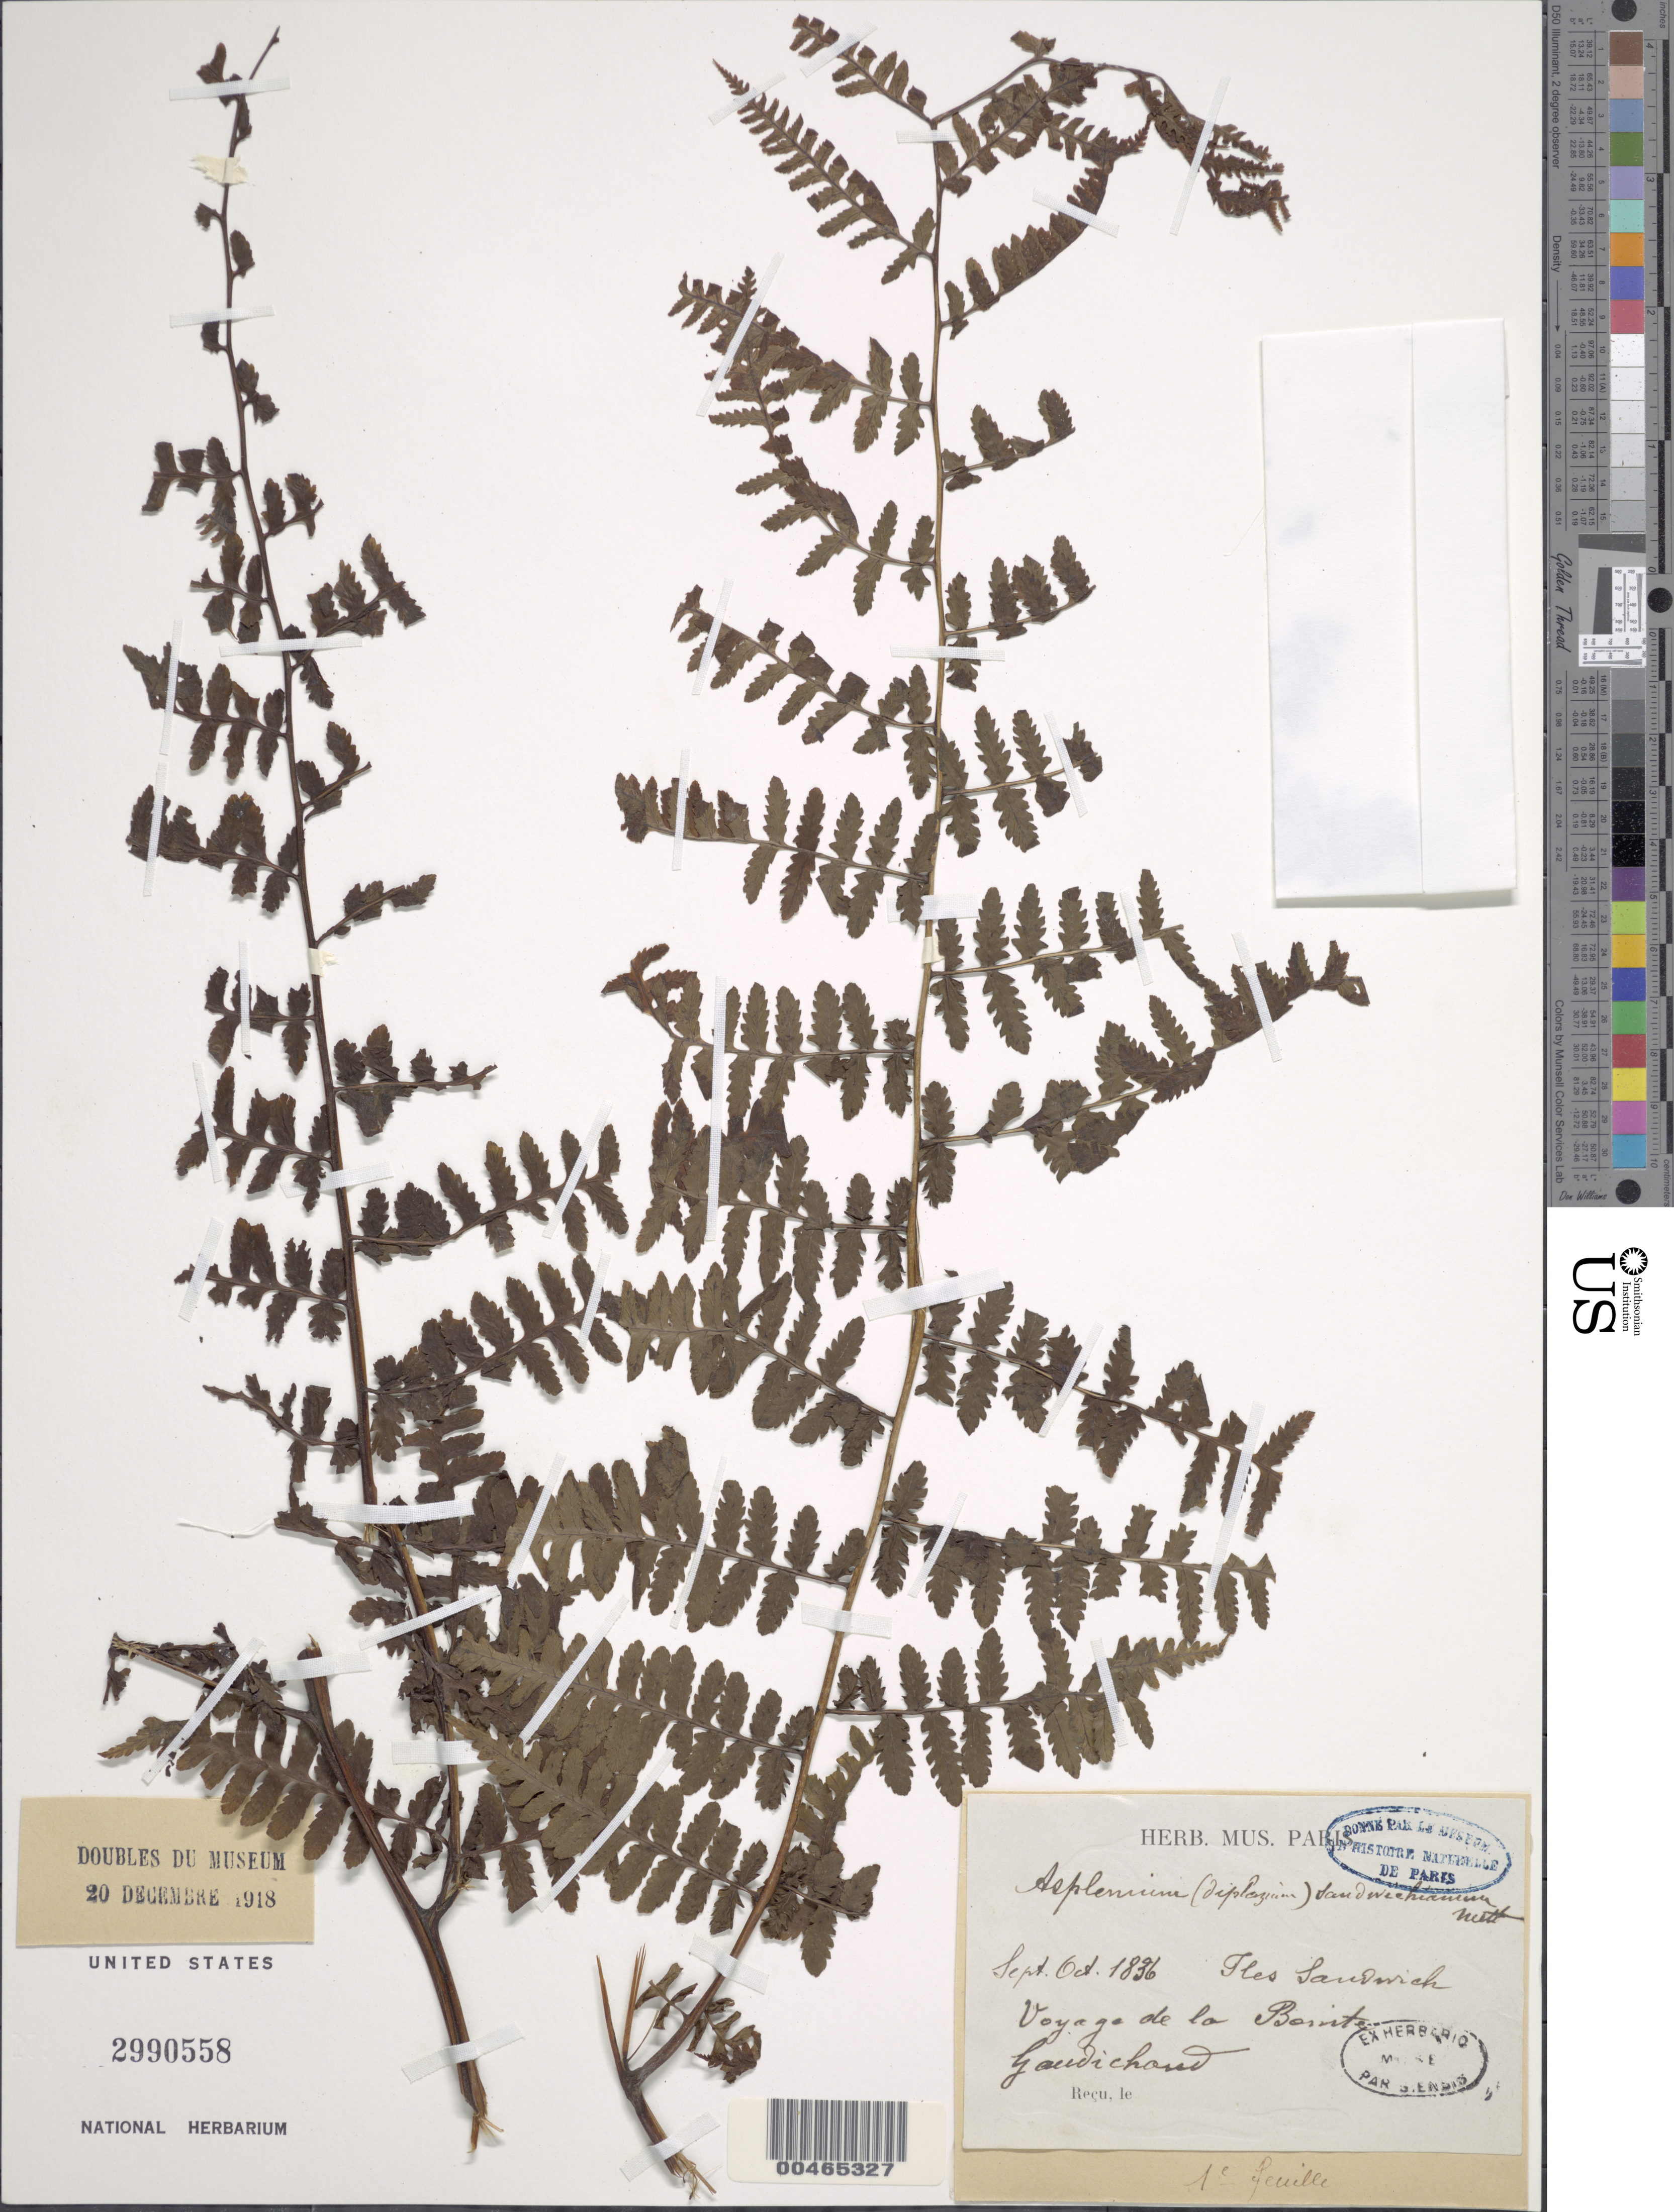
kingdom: Plantae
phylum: Tracheophyta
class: Polypodiopsida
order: Polypodiales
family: Athyriaceae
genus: Diplazium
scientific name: Diplazium sandwichianum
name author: (C. Presl) Diels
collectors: C. Gaudichaud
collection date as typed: Sep 1836 to Oct 1836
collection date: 1836-09/1836-10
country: United States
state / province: Hawaii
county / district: Kauai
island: Kaua'i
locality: Iles Sandwich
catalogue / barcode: US 2990558